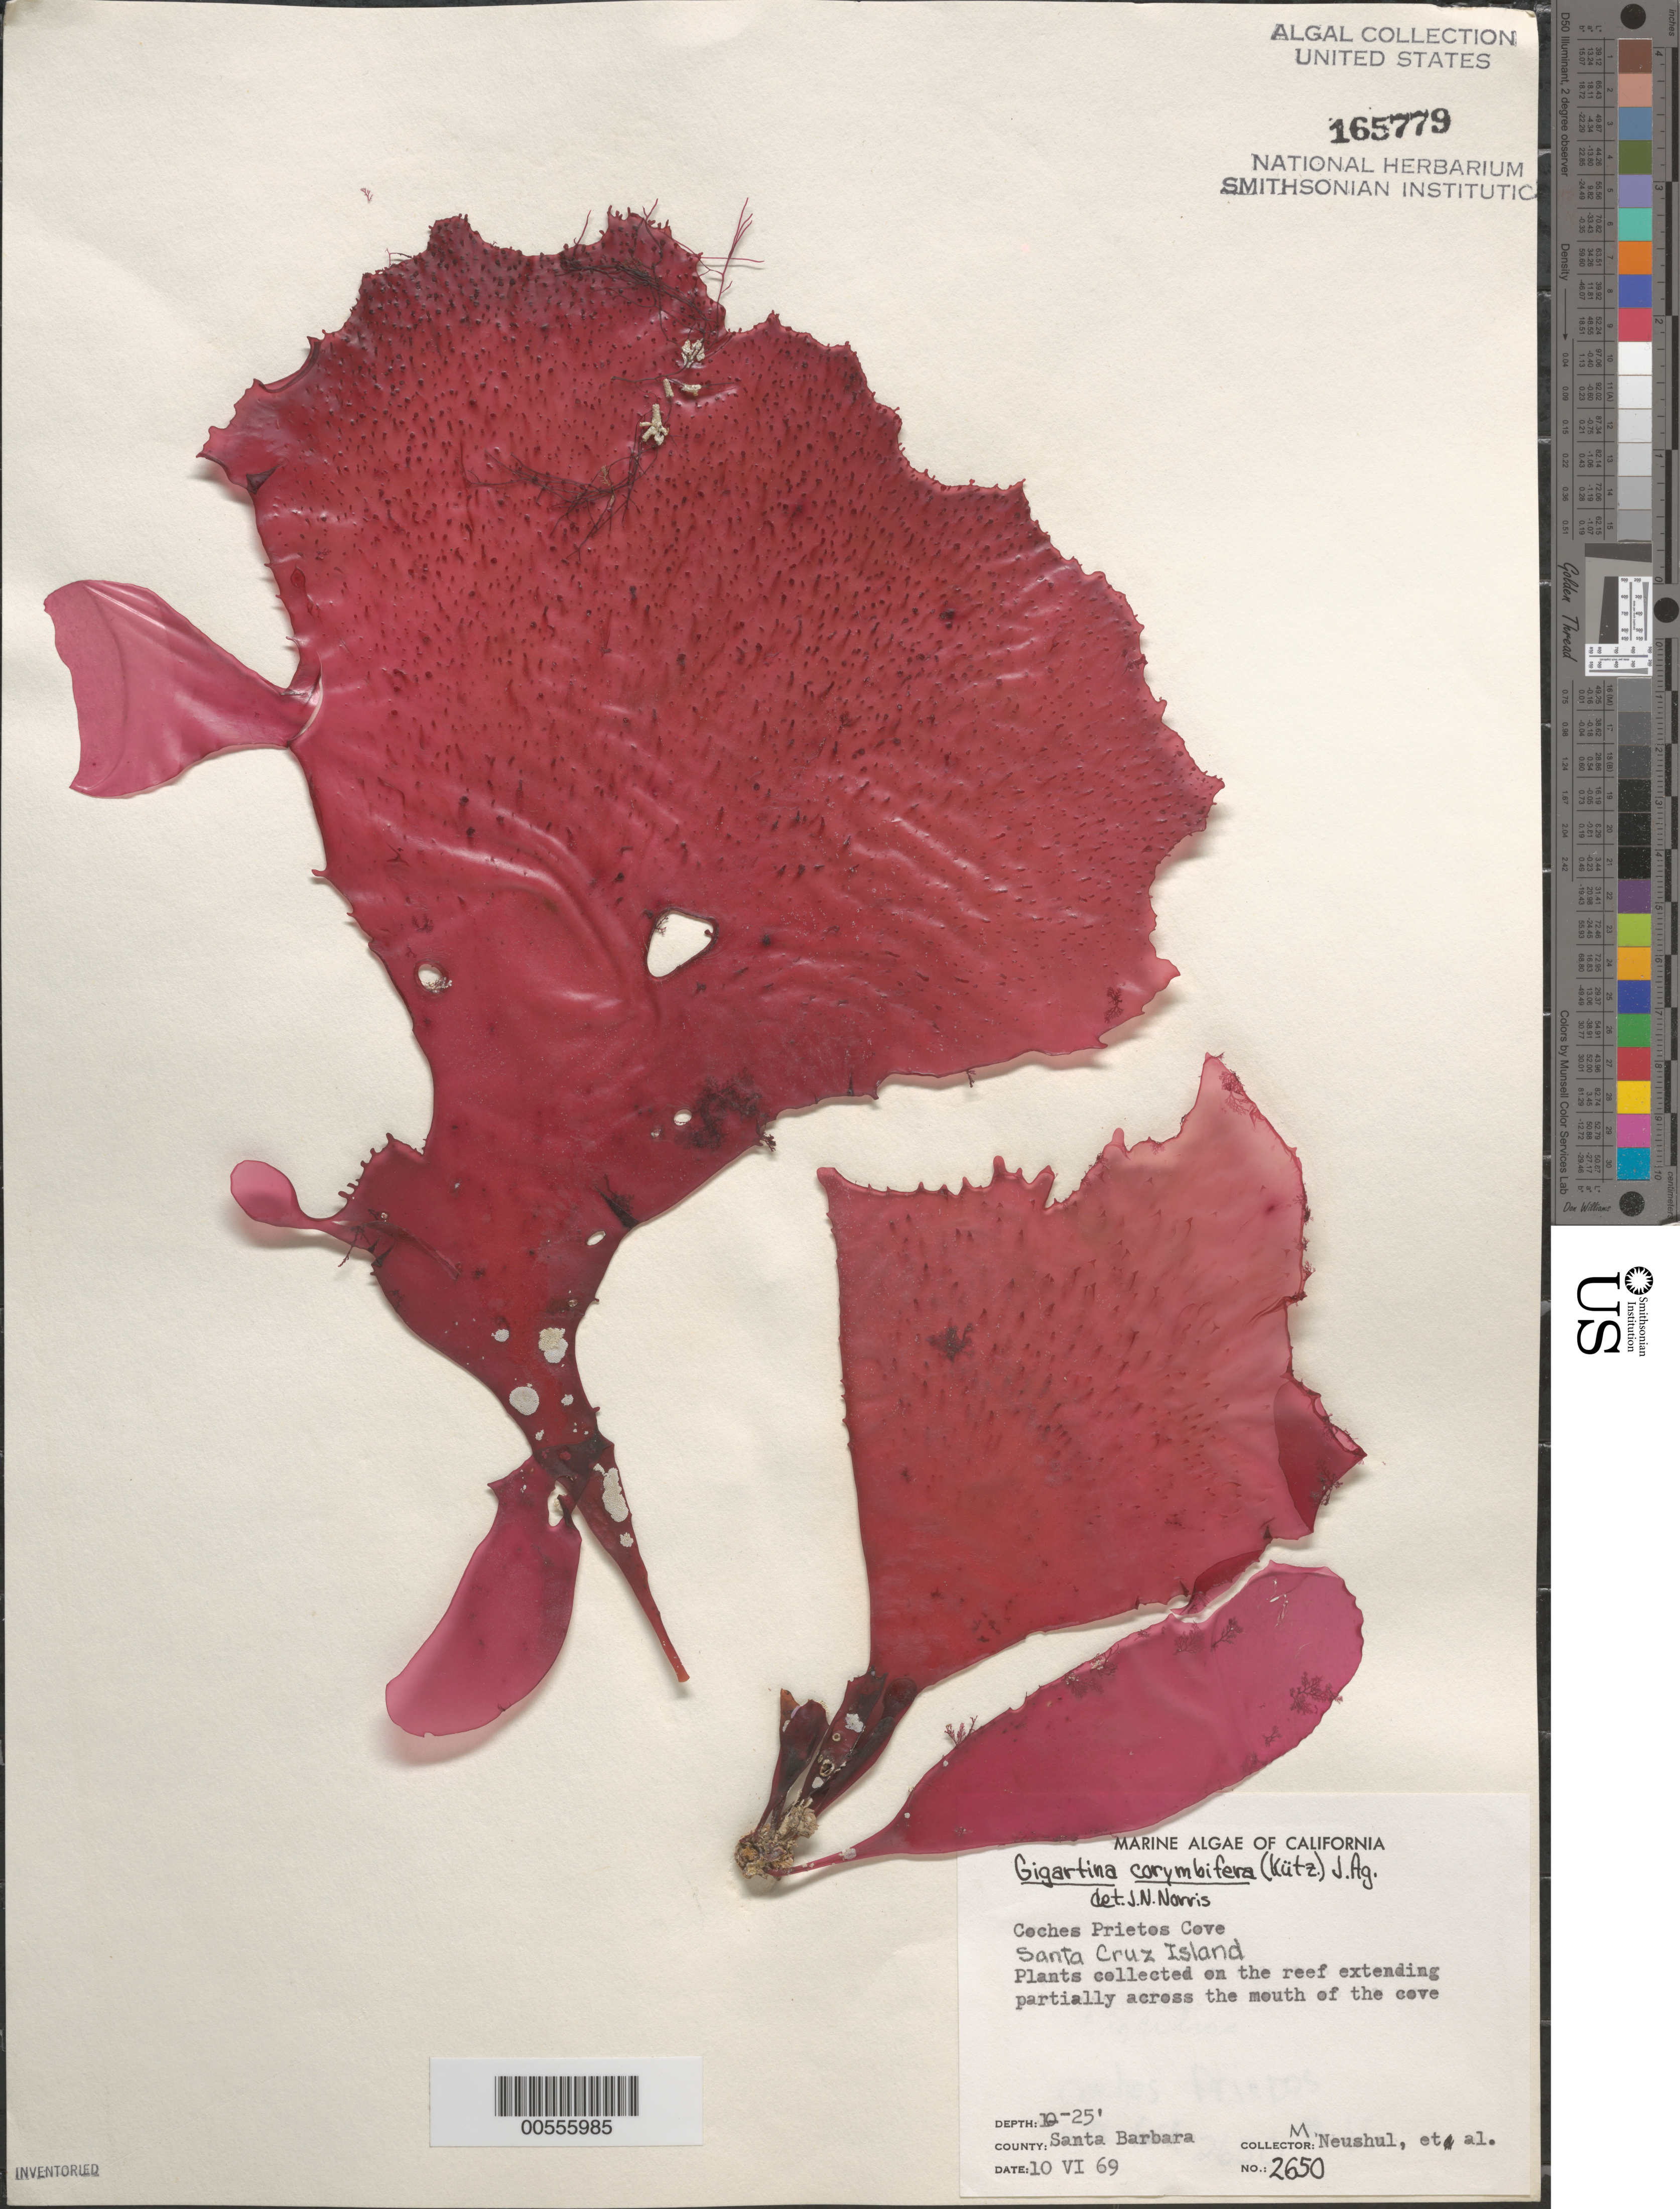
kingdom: Plantae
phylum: Rhodophyta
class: Florideophyceae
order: Gigartinales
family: Gigartinaceae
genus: Chondracanthus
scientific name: Chondracanthus corymbiferus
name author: (Kütz.) Guiry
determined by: Algae name updating Project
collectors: M. Neushul, A. Charters, M. Foster & D. C. Barilotti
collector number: Neushul 2650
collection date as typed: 10 Jun 1969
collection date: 1969-06-10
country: United States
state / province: California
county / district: Santa Barbara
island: Santa Cruz Island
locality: Coches Prietos Cove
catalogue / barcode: US 165779